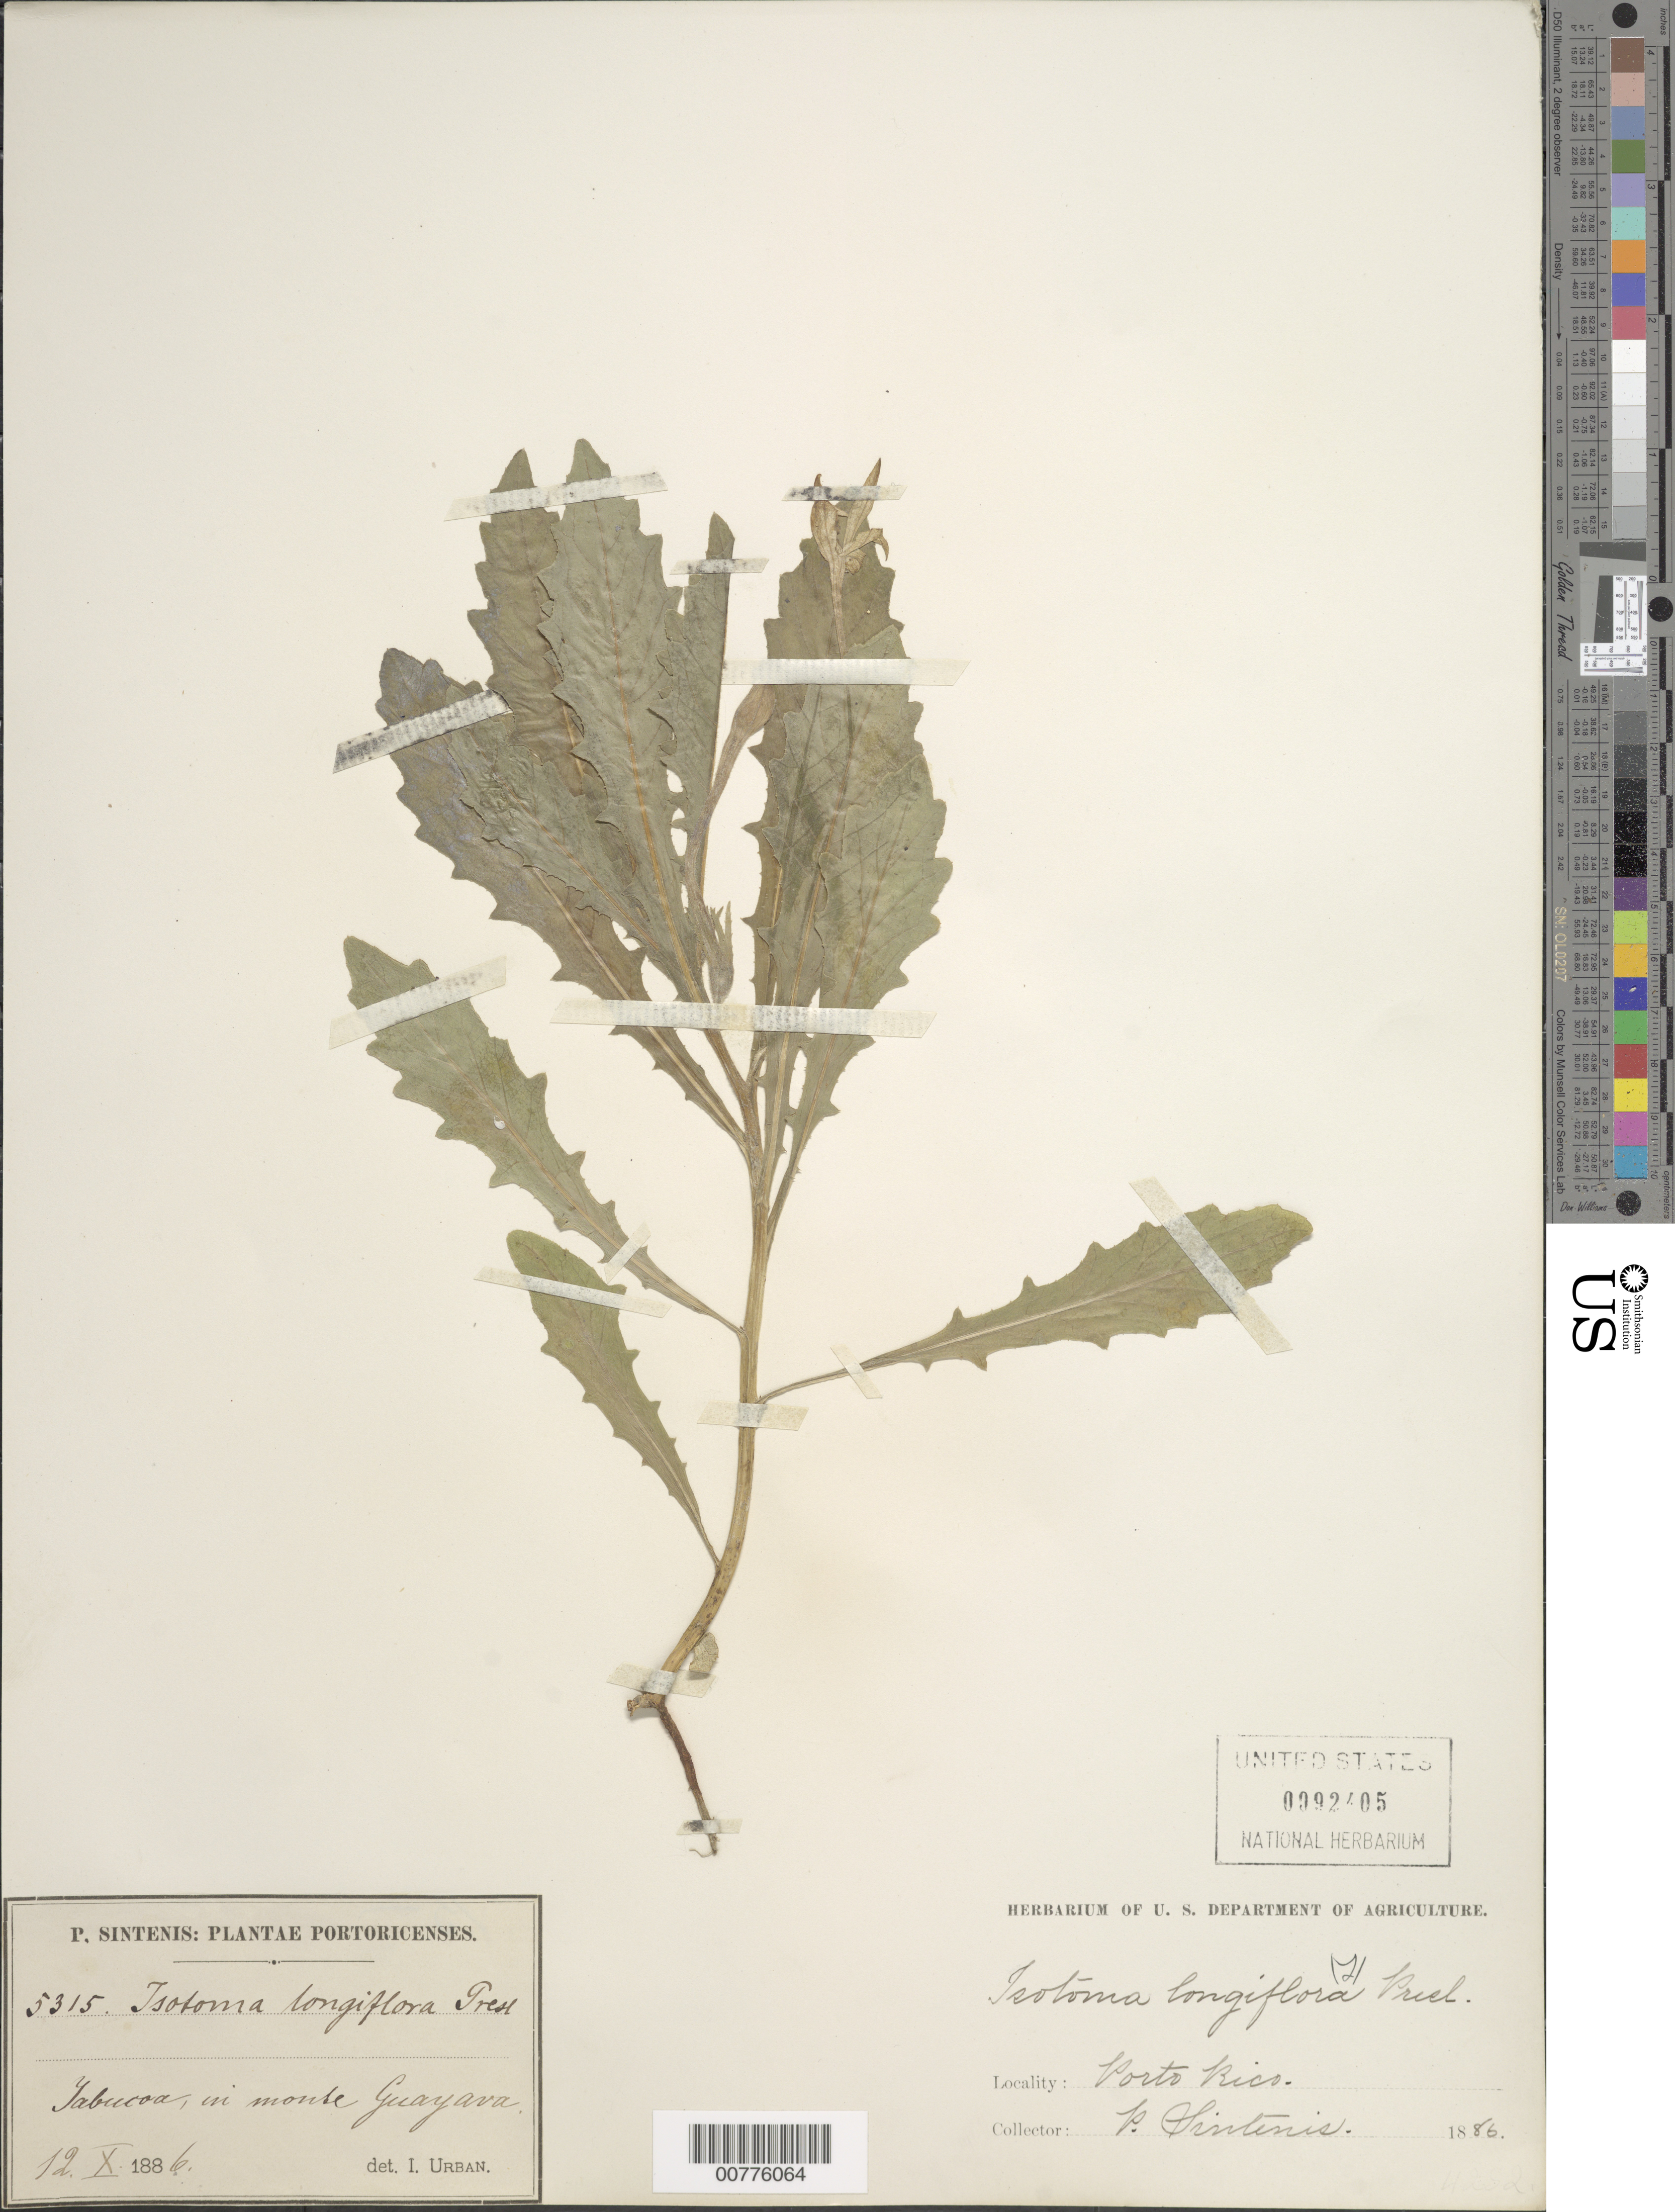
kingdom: Plantae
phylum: Tracheophyta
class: Magnoliopsida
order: Asterales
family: Campanulaceae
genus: Isotoma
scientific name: Isotoma longiflora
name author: (L.) C. Presl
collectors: P. Sintenis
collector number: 5315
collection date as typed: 12 Oct 1886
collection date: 1886-10-12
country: Puerto Rico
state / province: Yabucoa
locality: Yabucoa, in monte Guayava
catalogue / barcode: US 92405